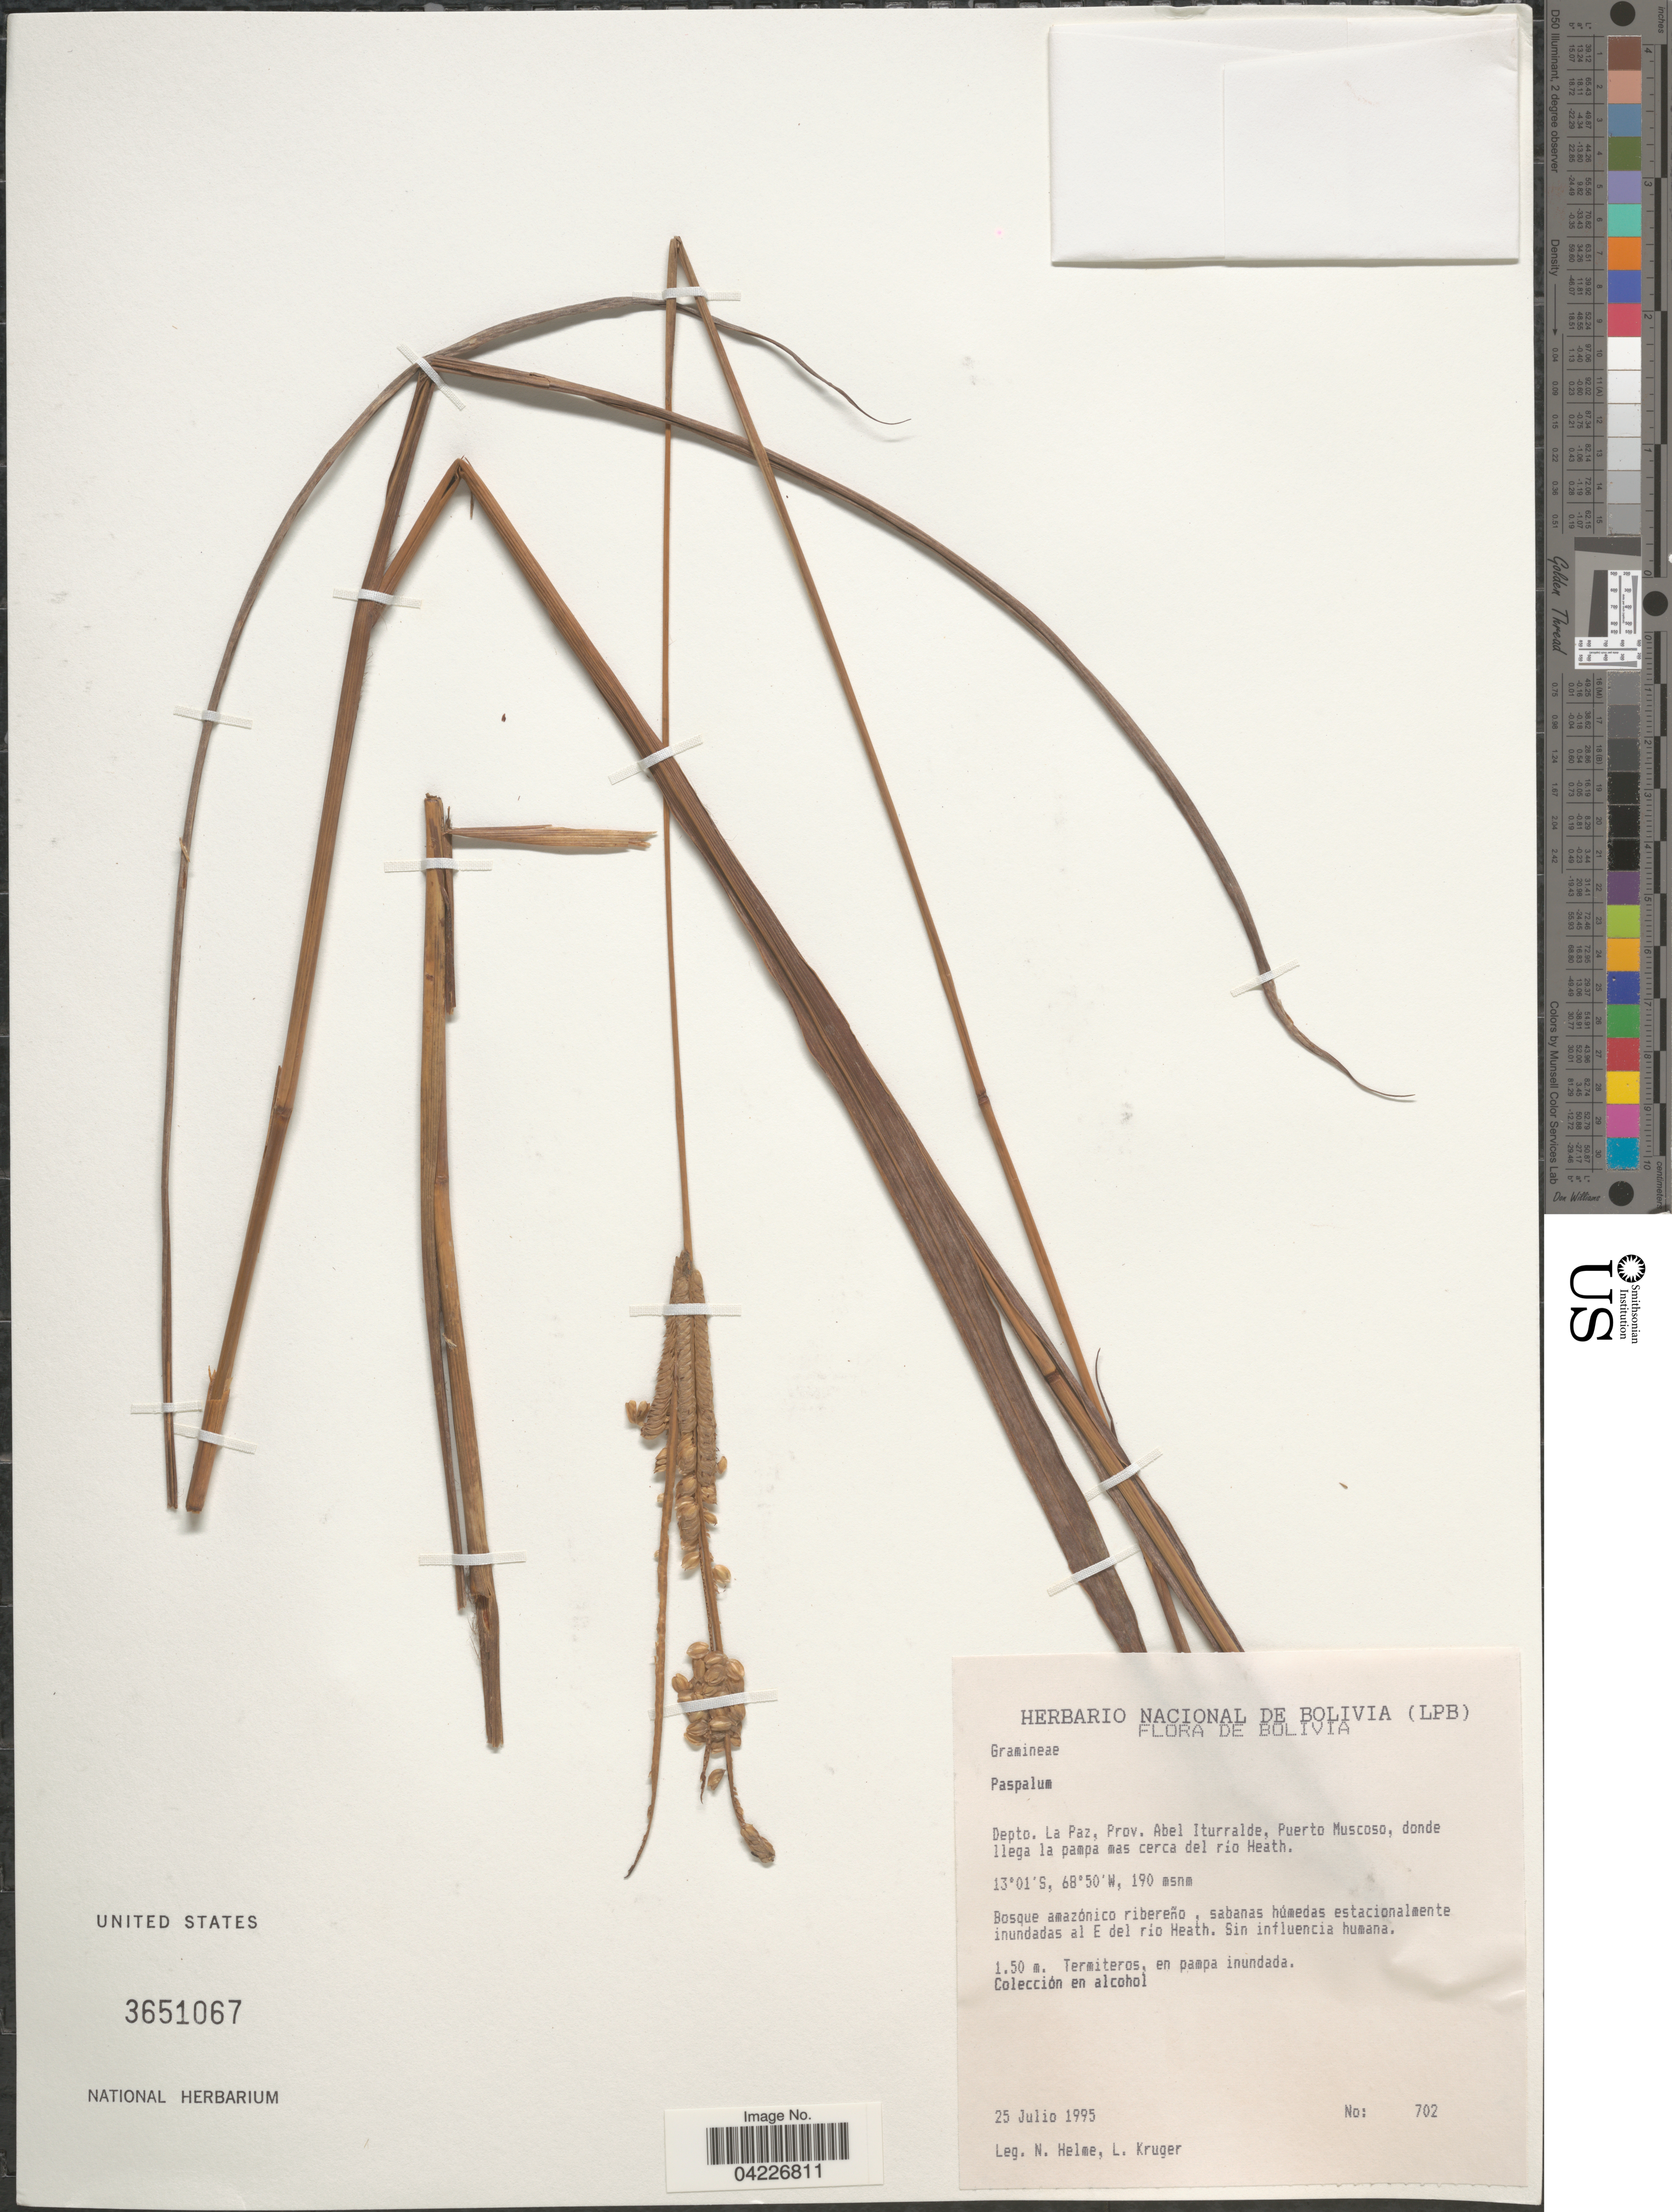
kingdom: Plantae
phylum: Tracheophyta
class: Liliopsida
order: Poales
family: Poaceae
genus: Paspalum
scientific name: Paspalum sp.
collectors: N. Helme & L. Kruger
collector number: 702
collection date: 1995-07-25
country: Bolivia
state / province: La Paz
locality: Depto. La Paz, Prov. Abel Iturralde, Puerto Muscoso, donde llega la pampa mas cerca del río Heath. Bosque amazónico ribereño, sabanas húmedas estacionalmente inundadas al E del río Heath.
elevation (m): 190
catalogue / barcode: US 3651067